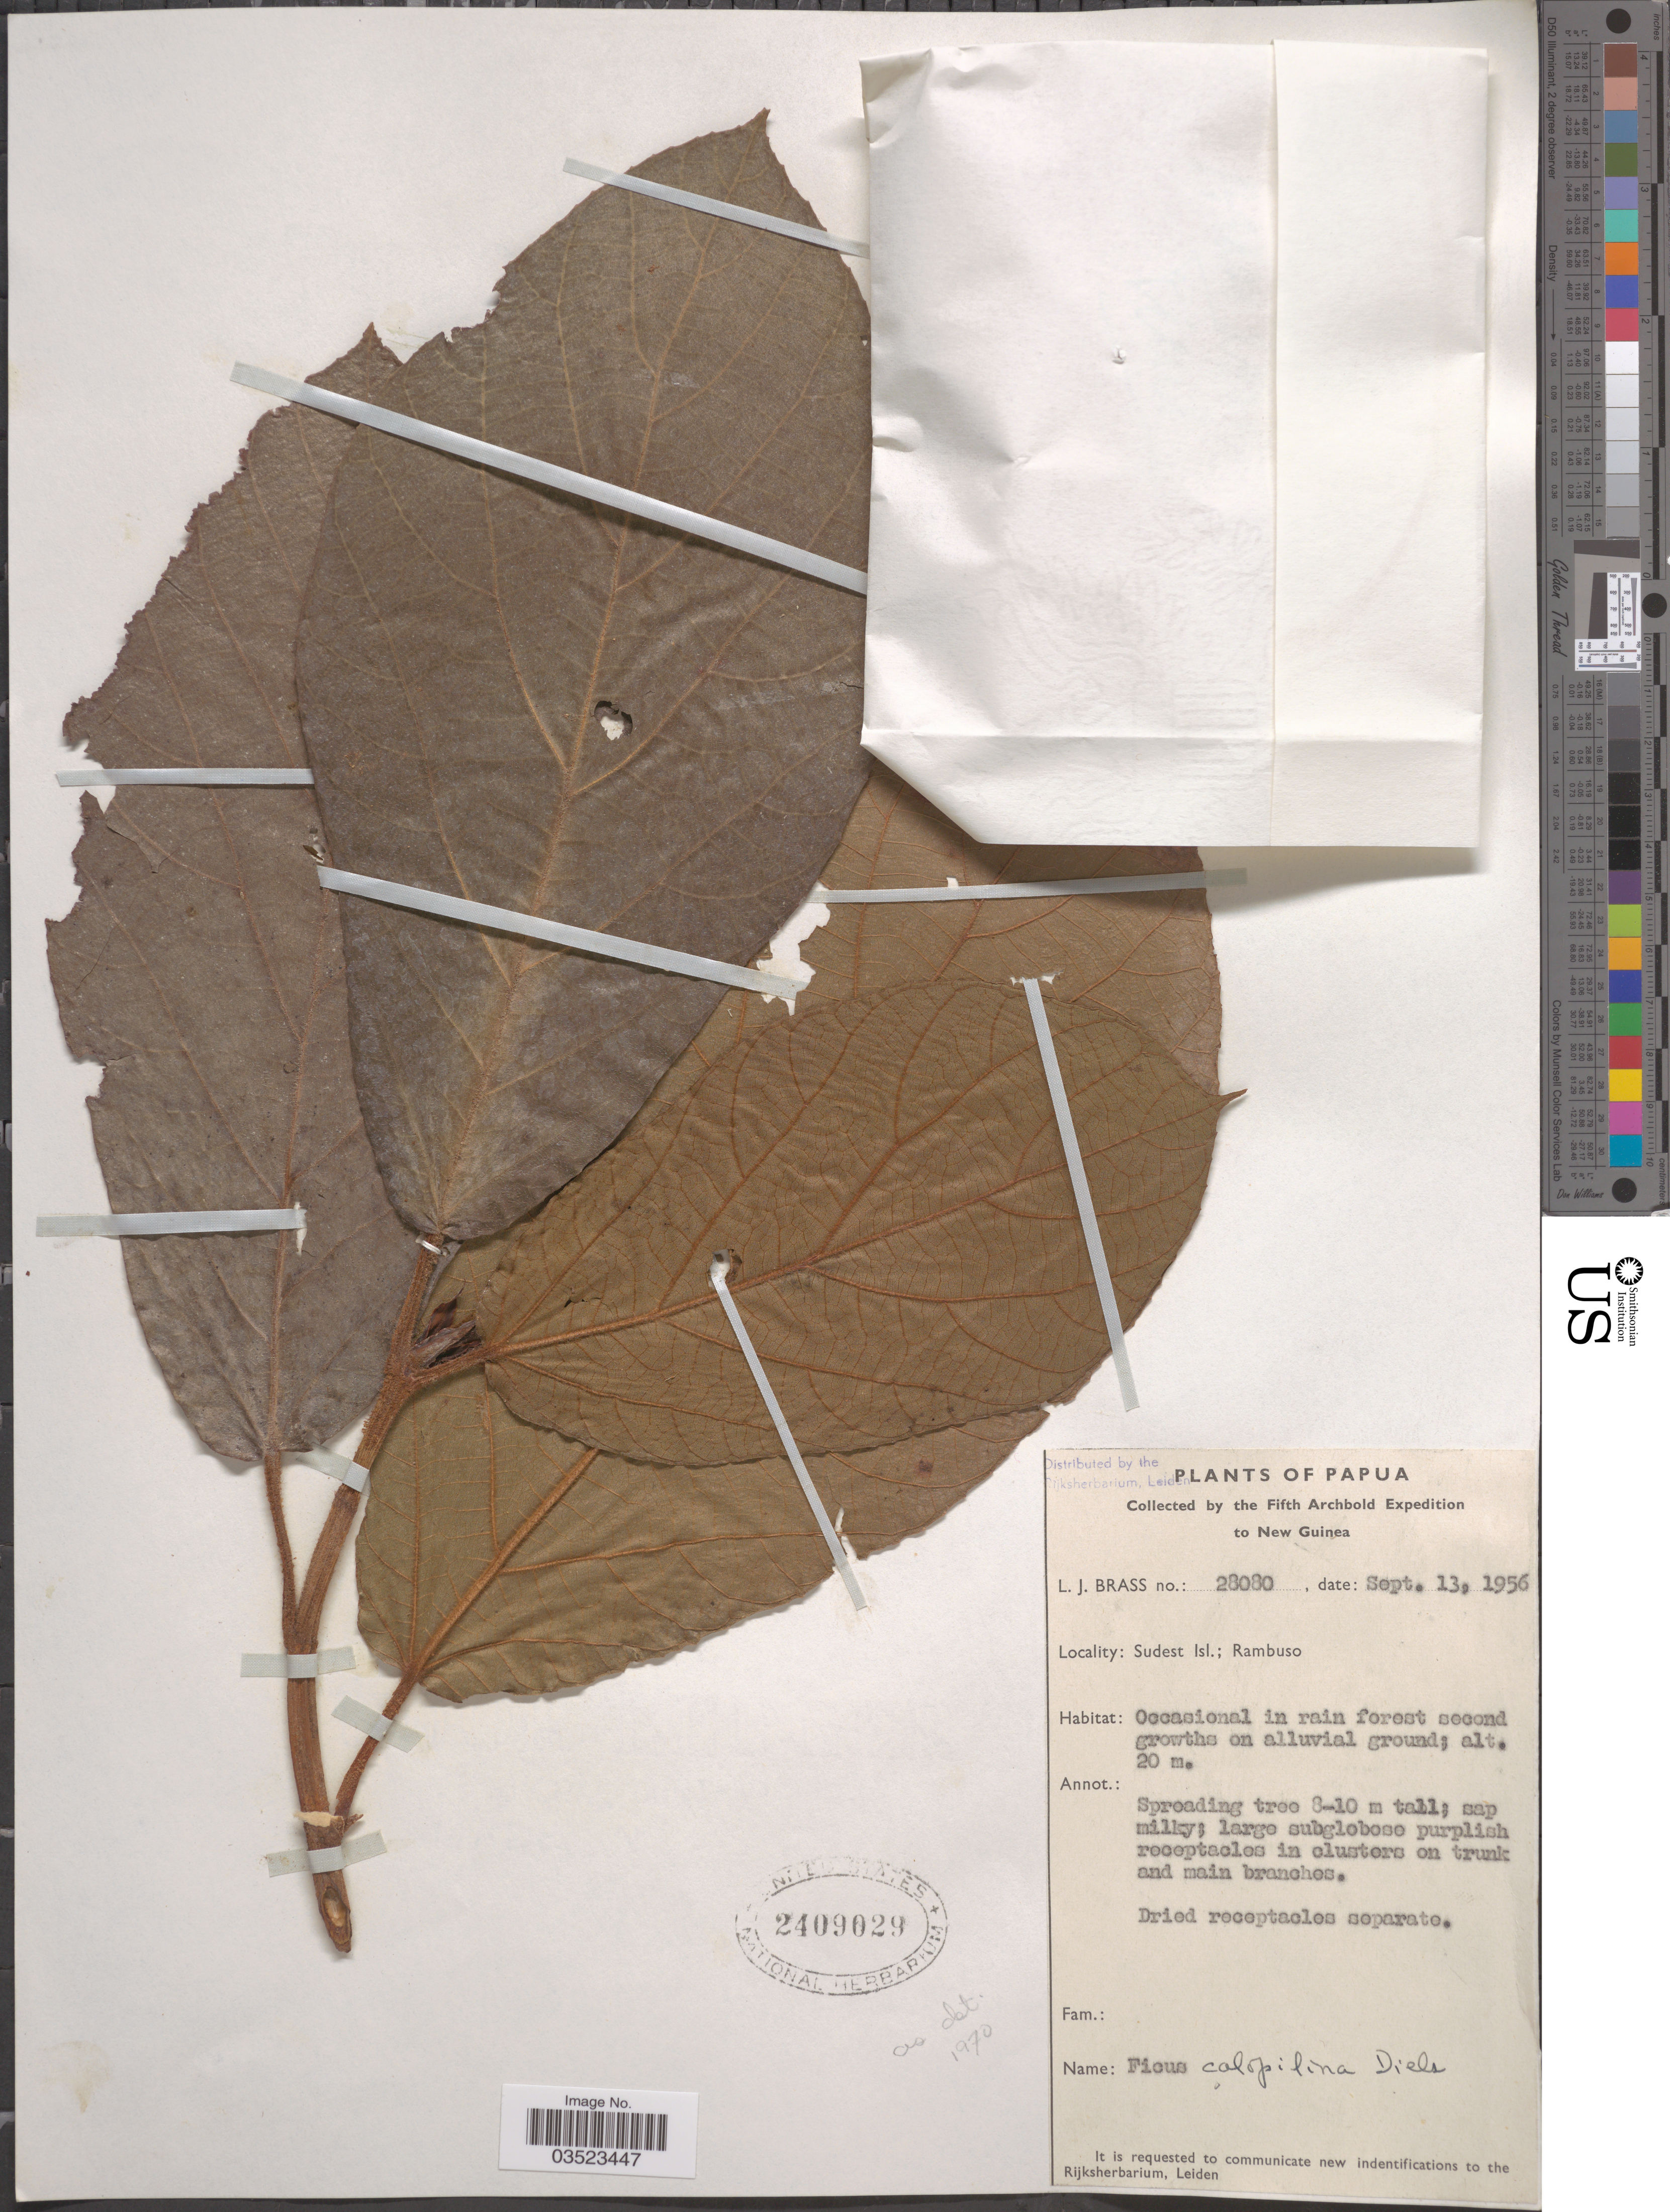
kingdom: Plantae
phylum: Tracheophyta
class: Magnoliopsida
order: Rosales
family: Moraceae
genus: Ficus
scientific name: Ficus calopilina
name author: Diels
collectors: L. J. Brass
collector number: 28080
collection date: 1956-09-13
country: Papua New Guinea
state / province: Milne Bay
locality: Papua. New Guinea. Sudest Isl.; Rambuso.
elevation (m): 20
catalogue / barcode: US 2409029